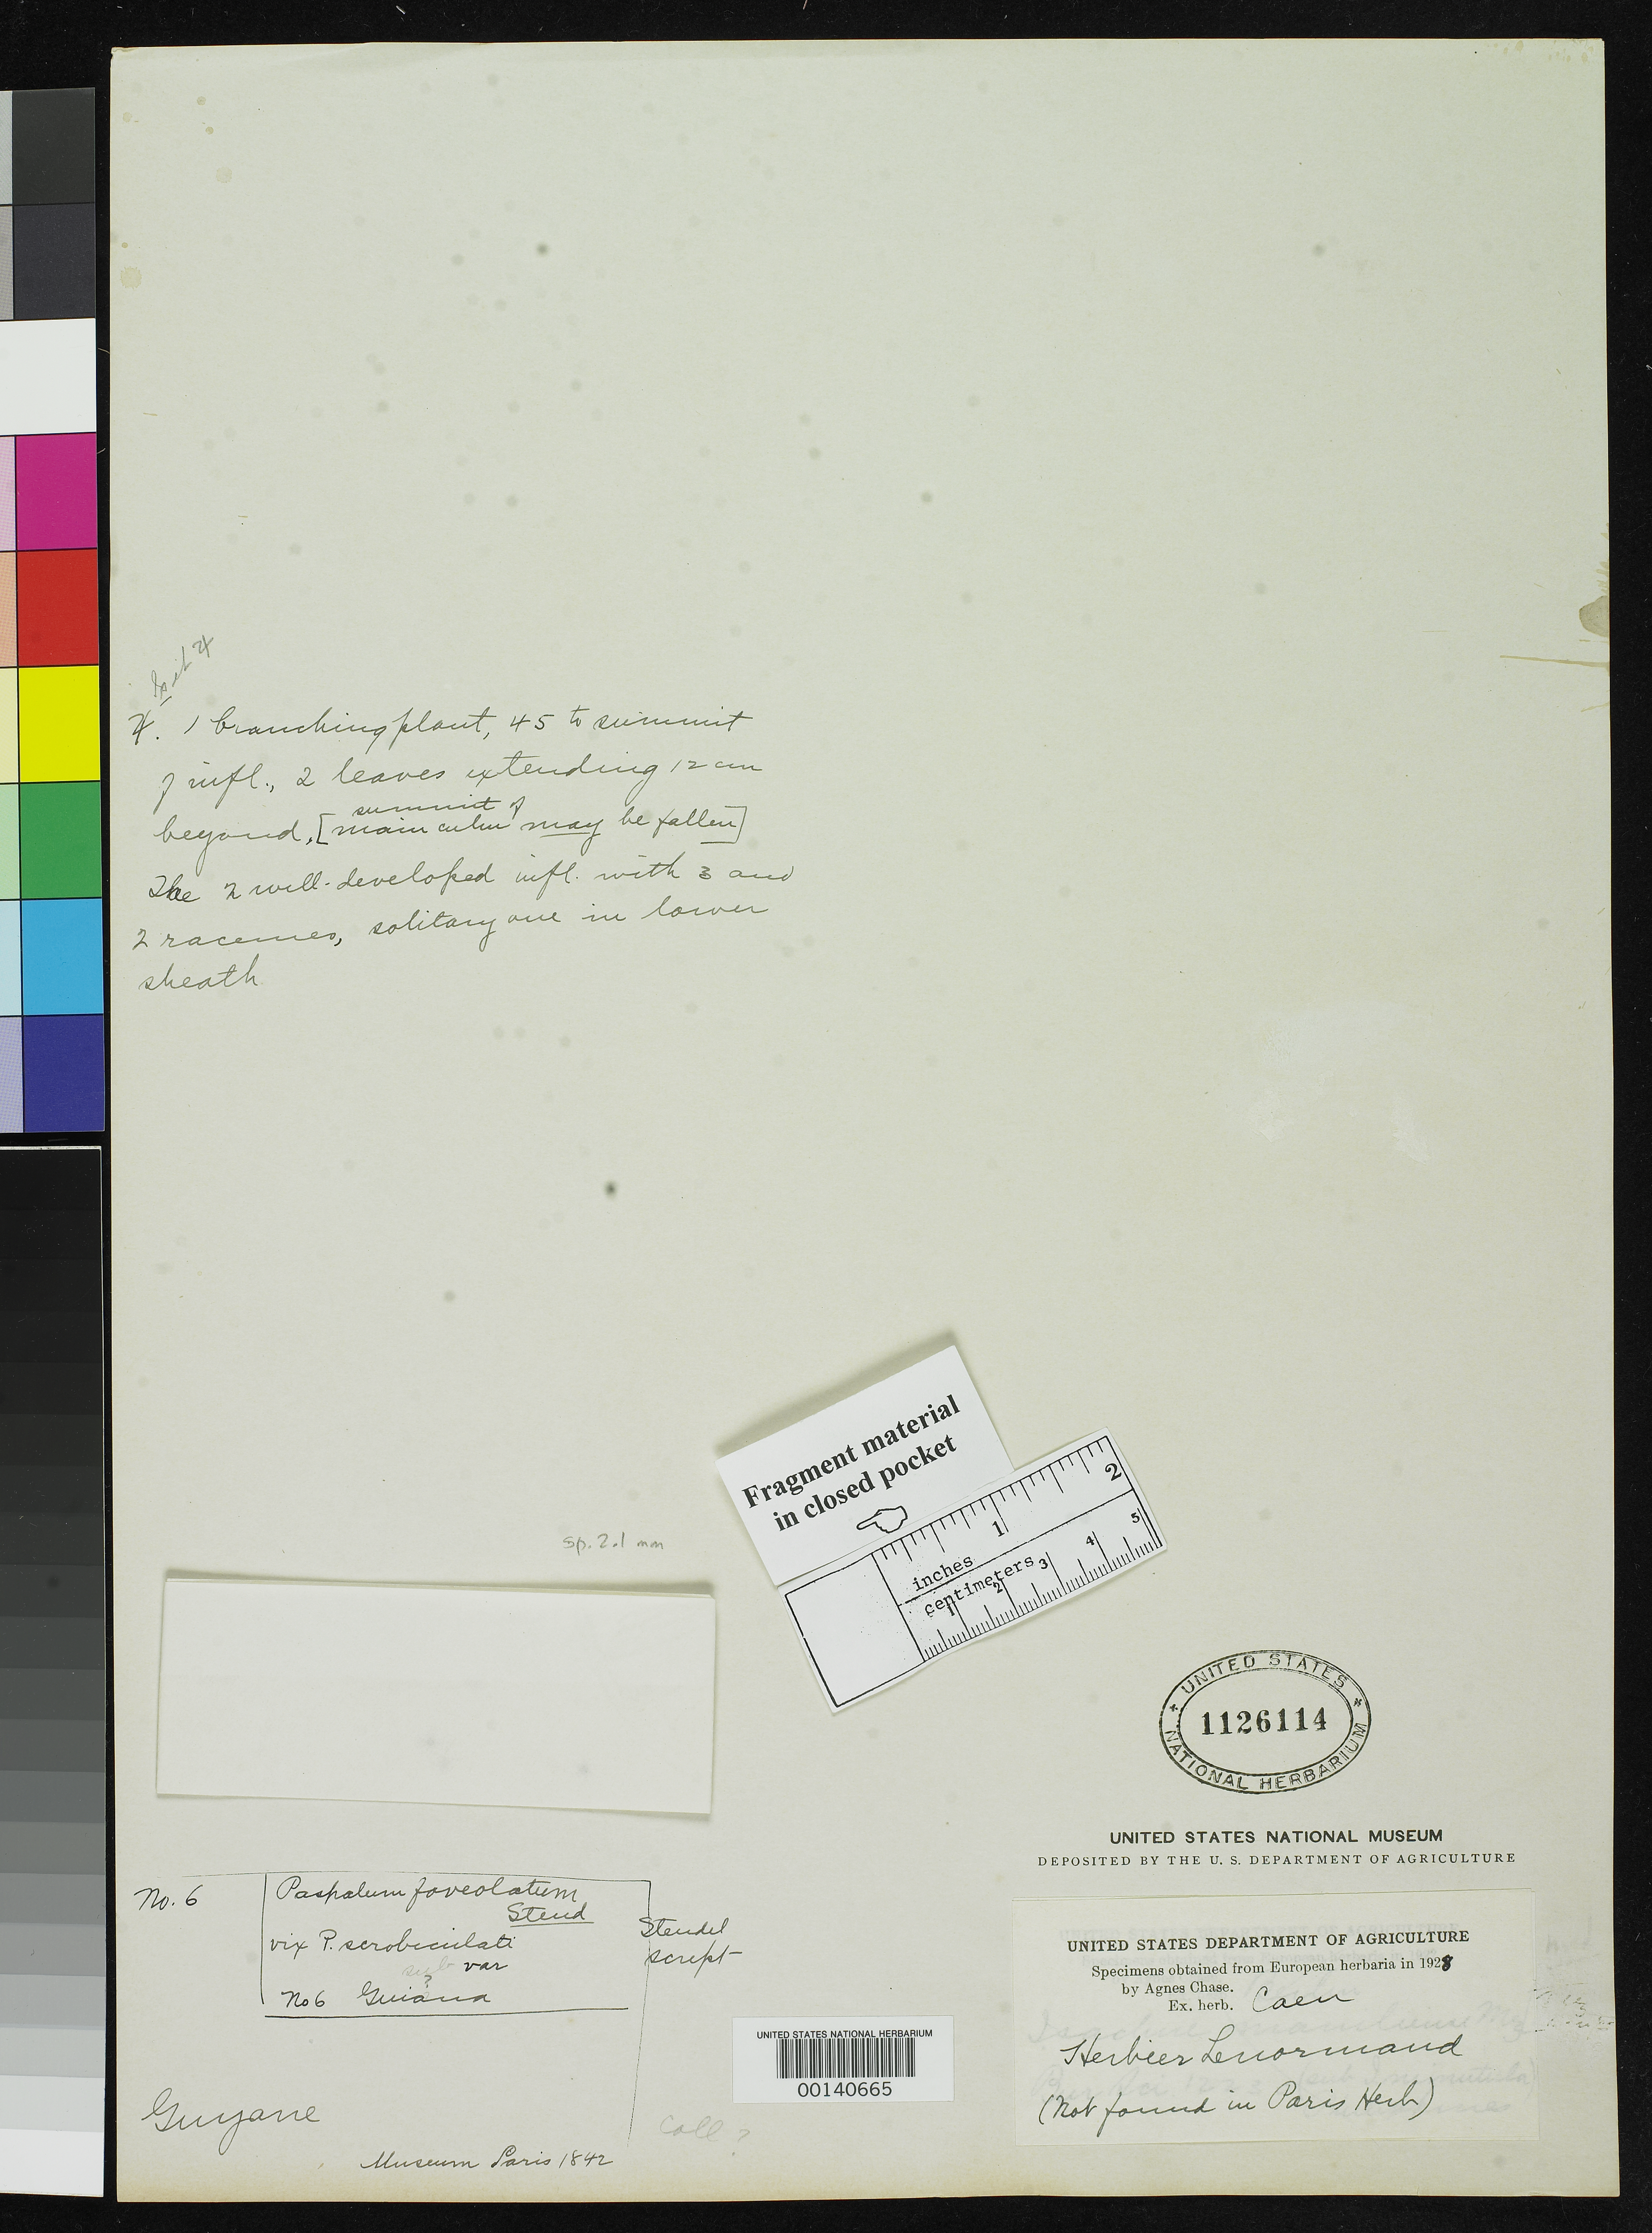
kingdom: Plantae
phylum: Tracheophyta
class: Liliopsida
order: Poales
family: Poaceae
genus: Paspalum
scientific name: Paspalum foveolatum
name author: Steud.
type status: Type Fragment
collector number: Guyana #6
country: Guyana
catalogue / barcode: US 1126114